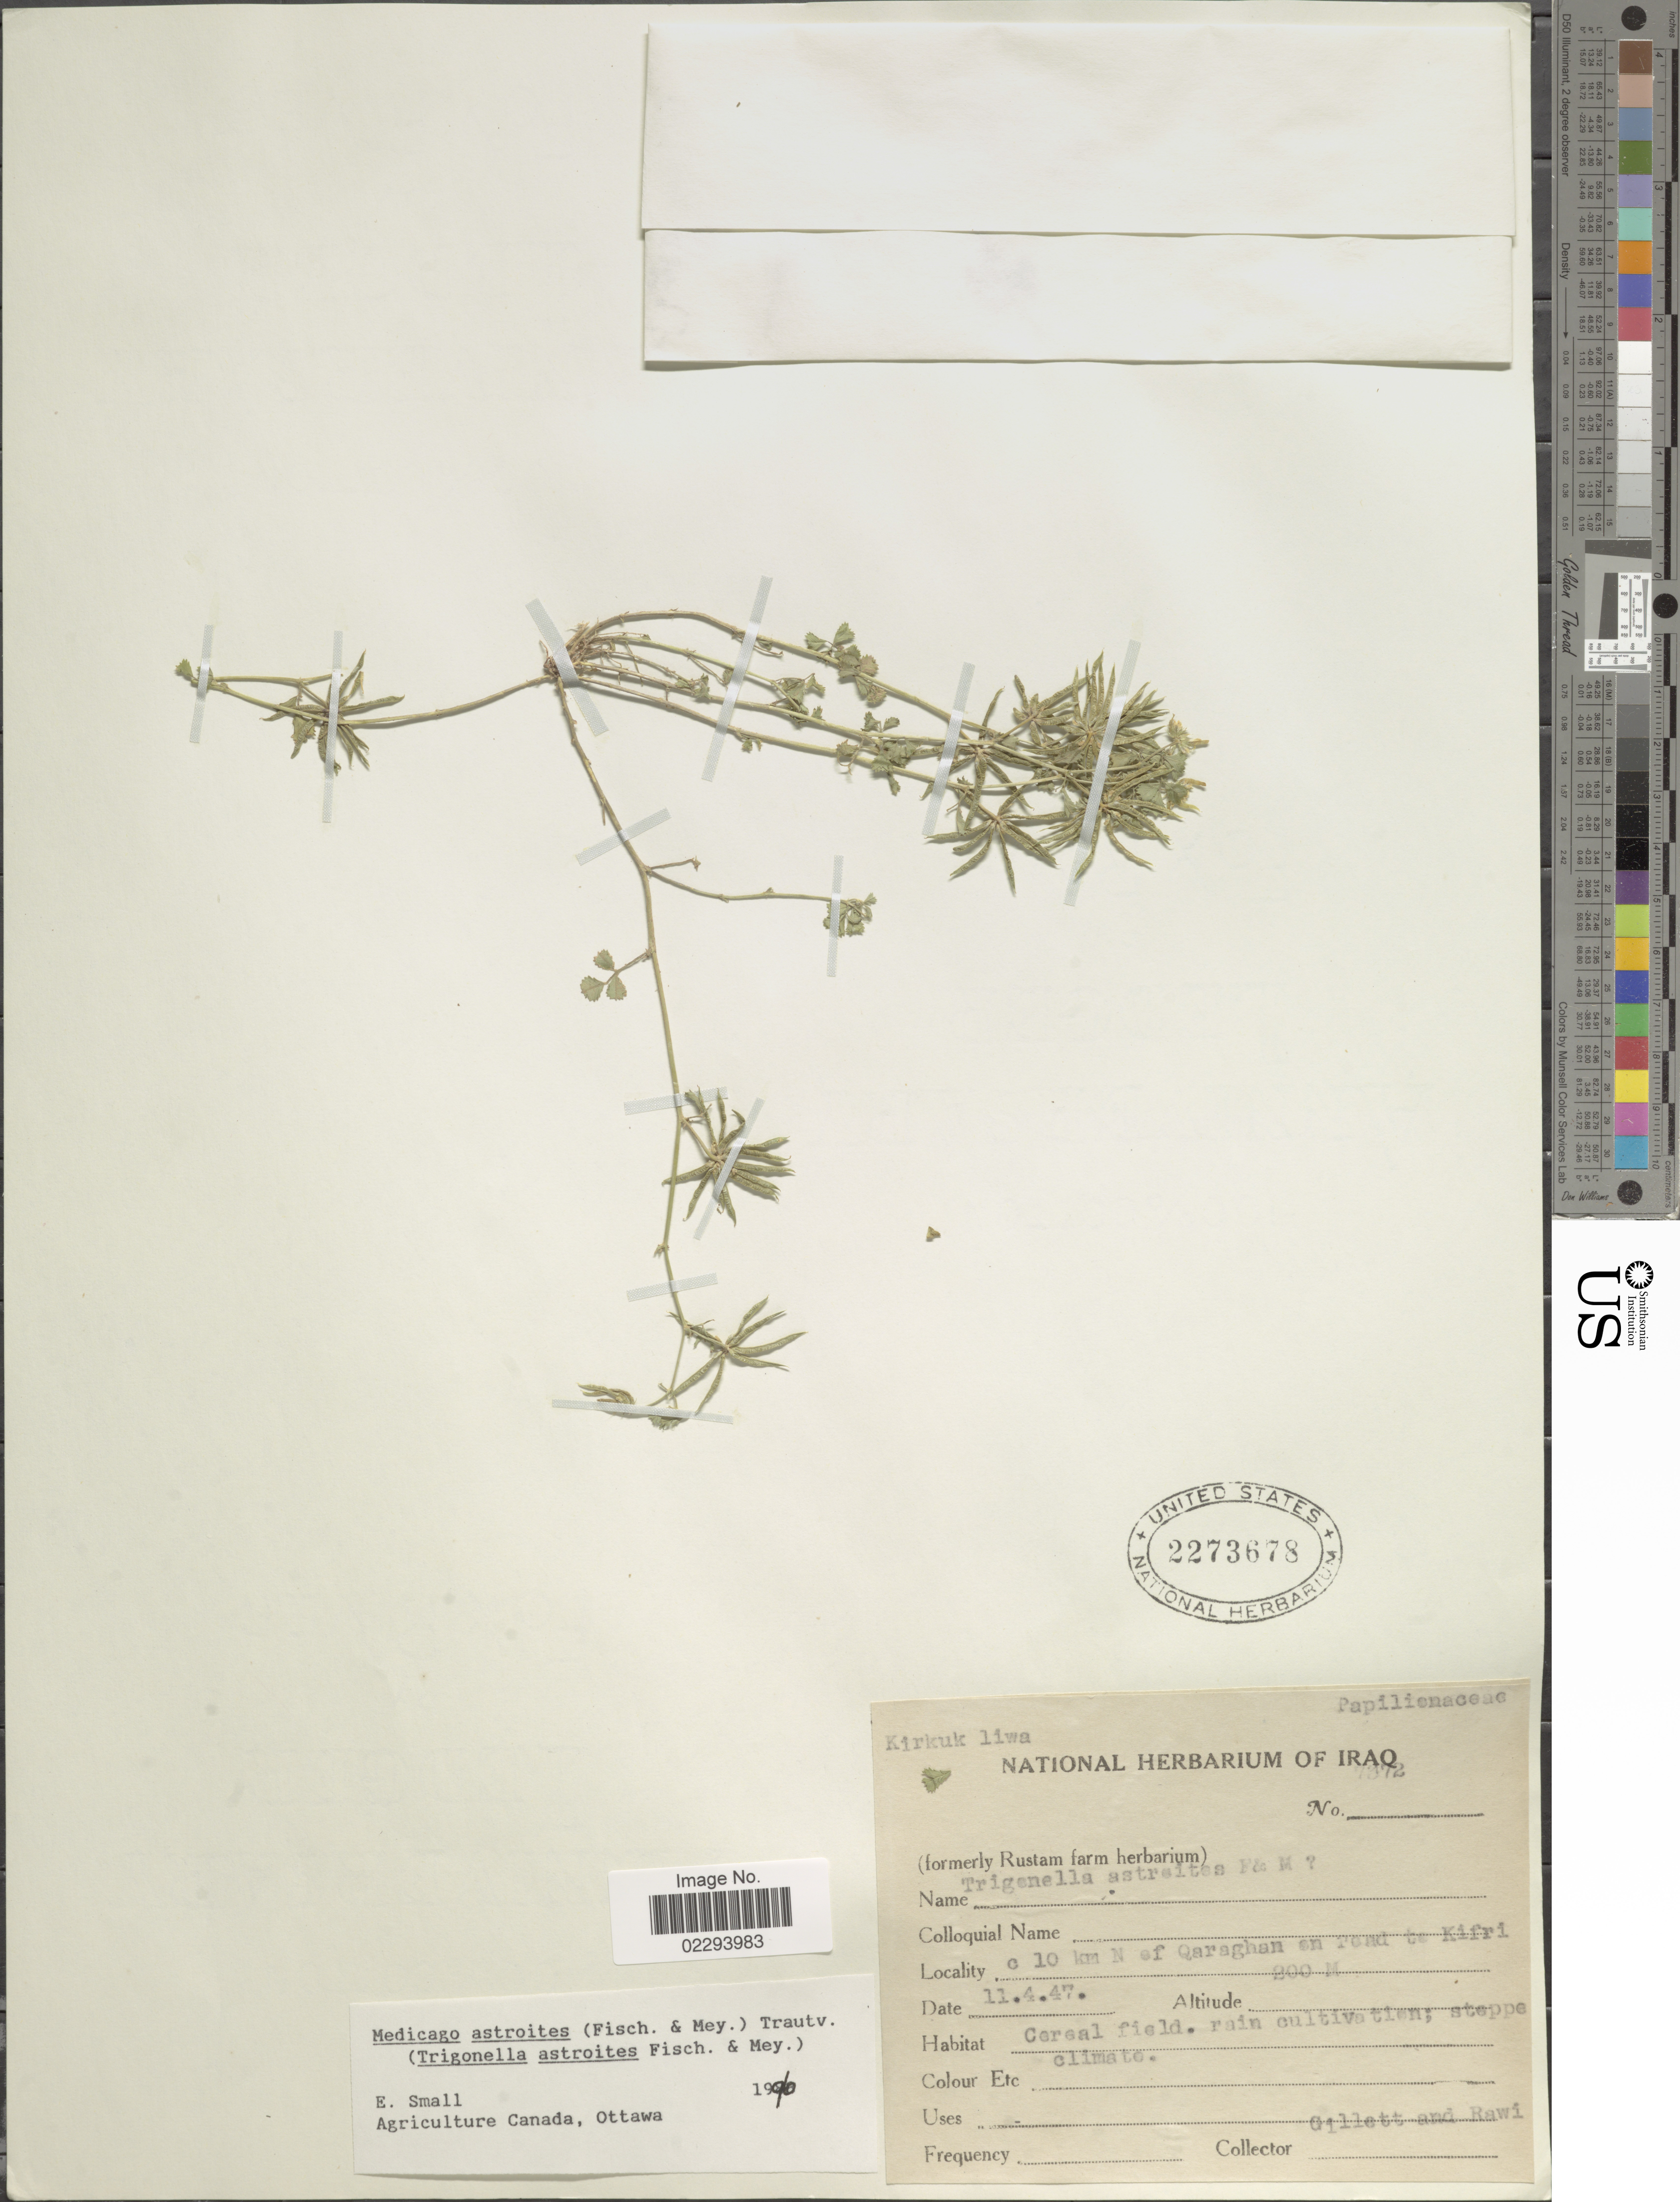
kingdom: Plantae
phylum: Tracheophyta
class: Magnoliopsida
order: Fabales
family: Fabaceae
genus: Medicago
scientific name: Medicago astroites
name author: (Fisch. & C.A. Mey.) Trautv.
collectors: Gillett, -- & -. Rawi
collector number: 7372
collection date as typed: Transcribed d/m/y: 11/4/47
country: Iraq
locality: C.10 km N of Qaraghan en rend to Kiiri.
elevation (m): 200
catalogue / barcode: US 2273678